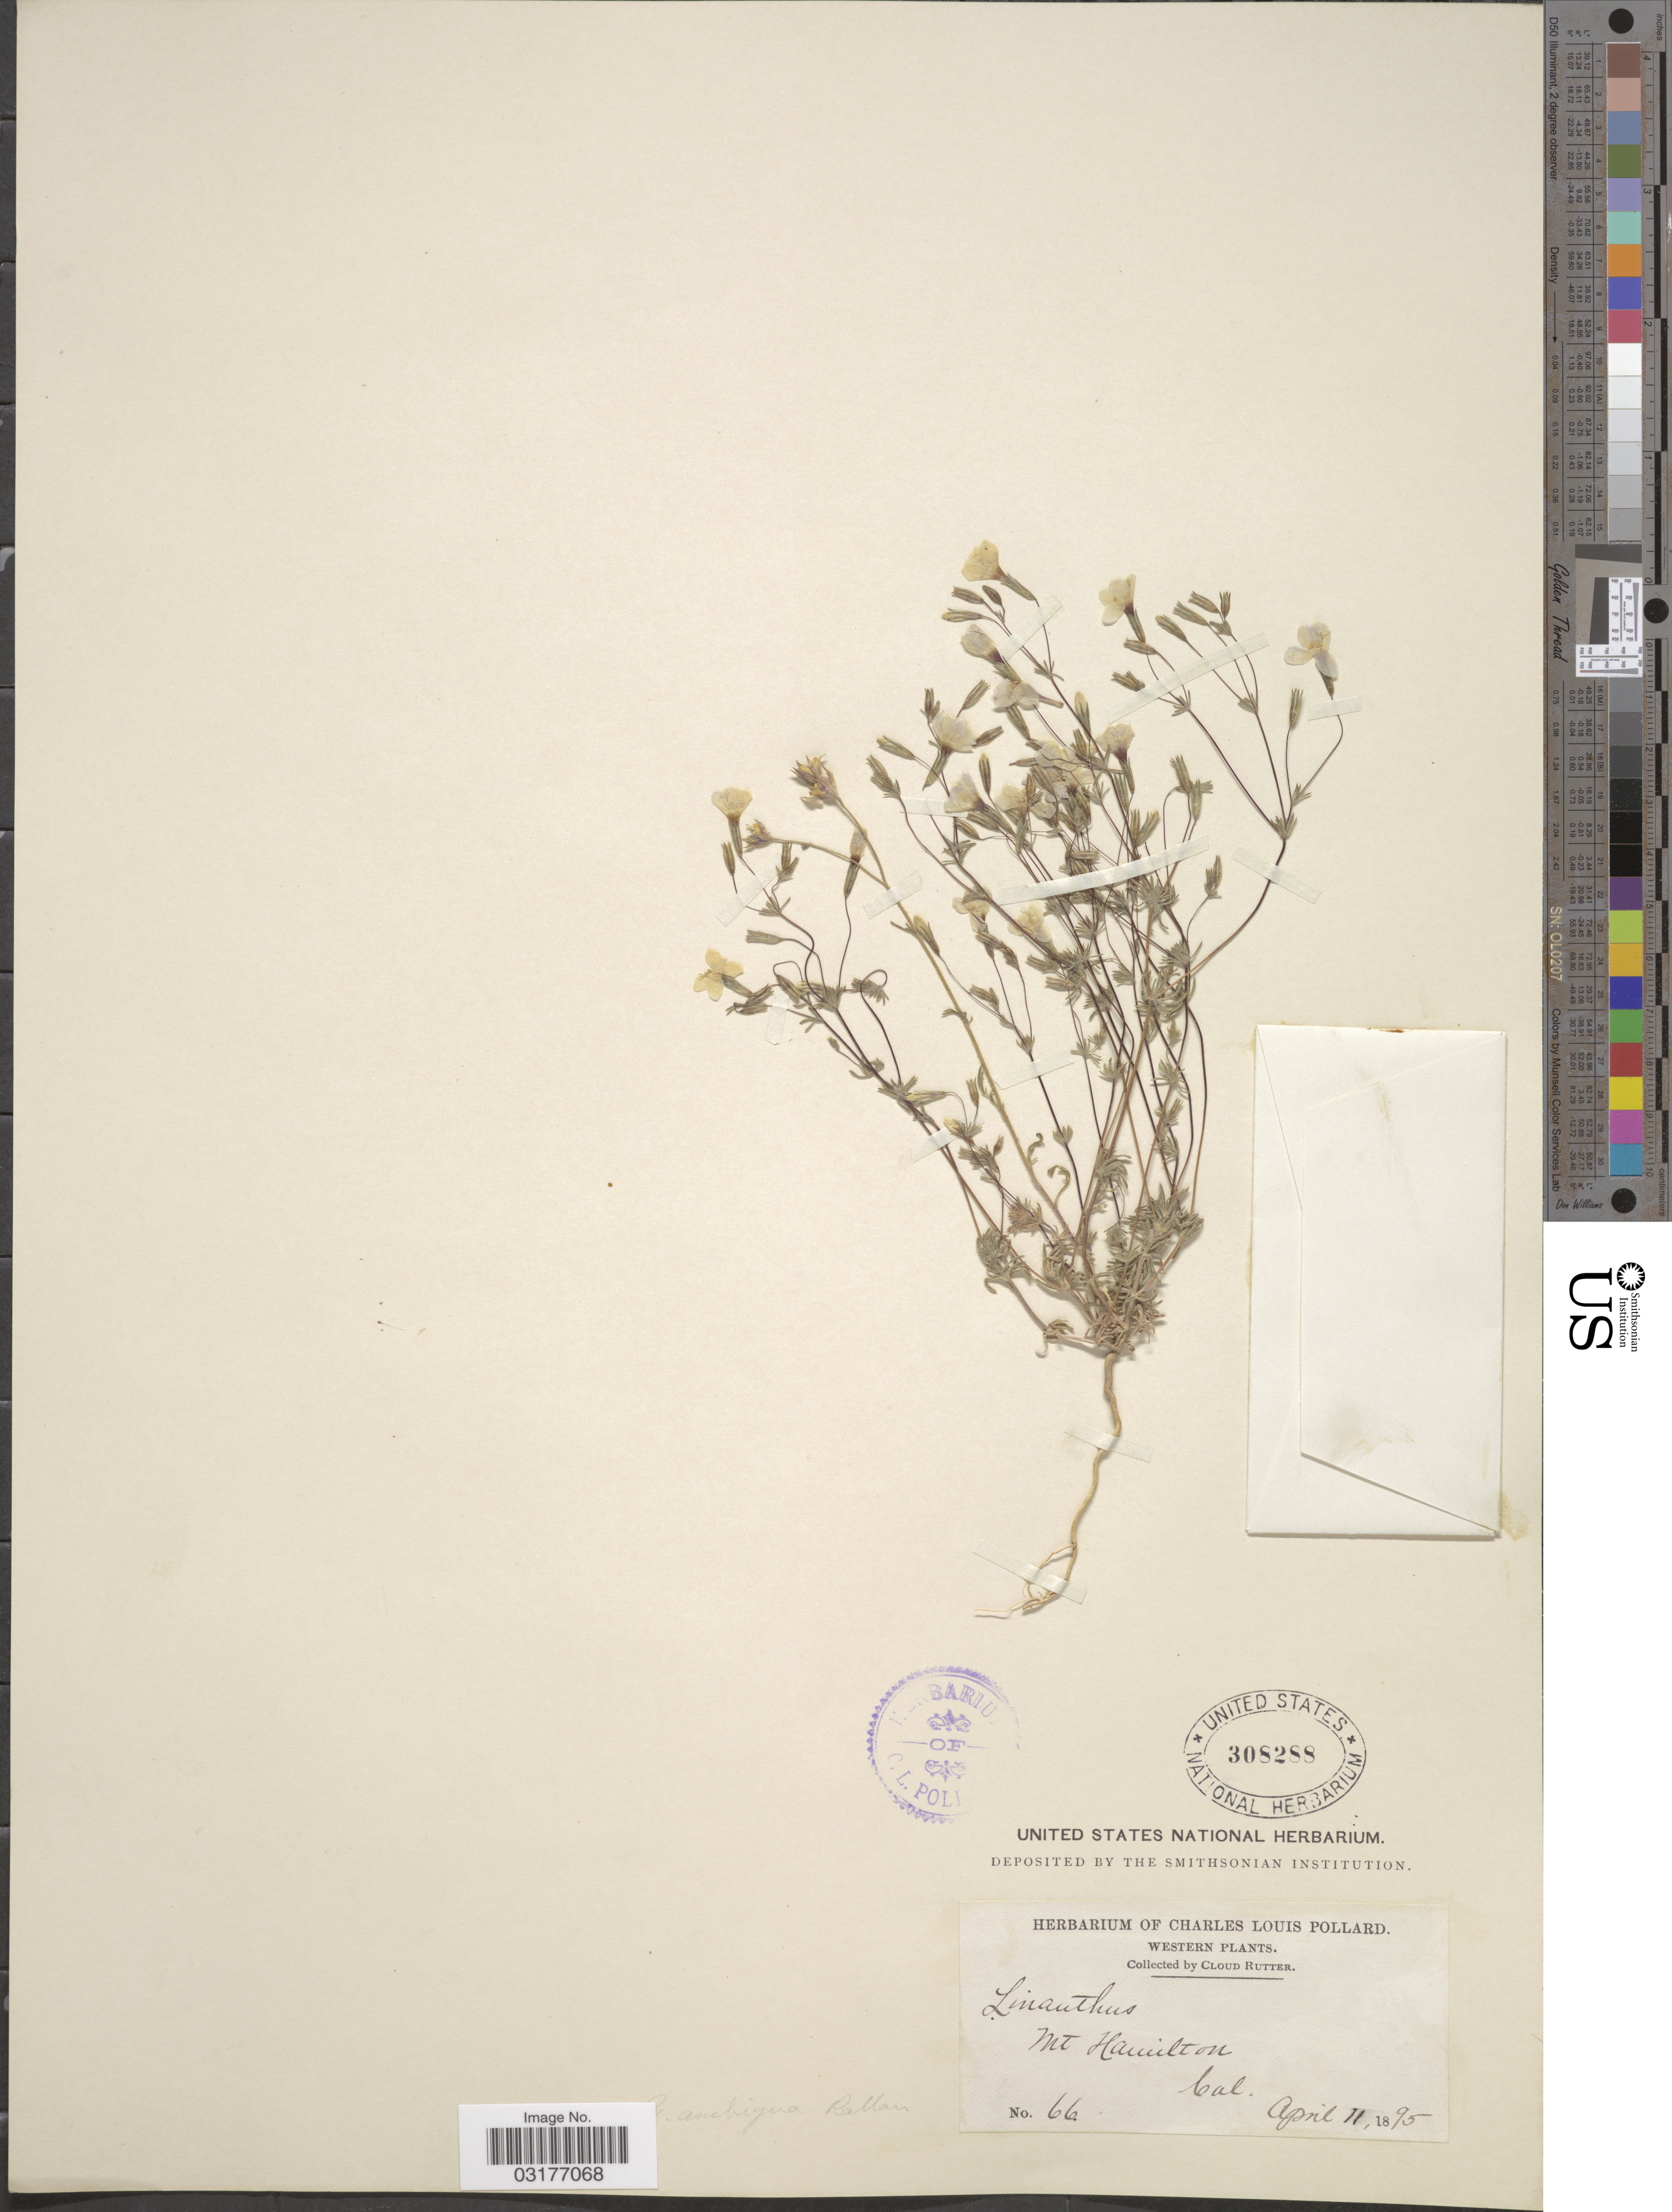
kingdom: Plantae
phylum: Tracheophyta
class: Magnoliopsida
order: Ericales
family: Polemoniaceae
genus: Leptosiphon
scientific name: Leptosiphon ambiguus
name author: (Rattan) J.M. Porter & L.A. Johnson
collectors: C. Rutter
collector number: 66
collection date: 1895-04-11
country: United States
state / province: California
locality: Western. Mt. Hamilton.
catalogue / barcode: US 308288